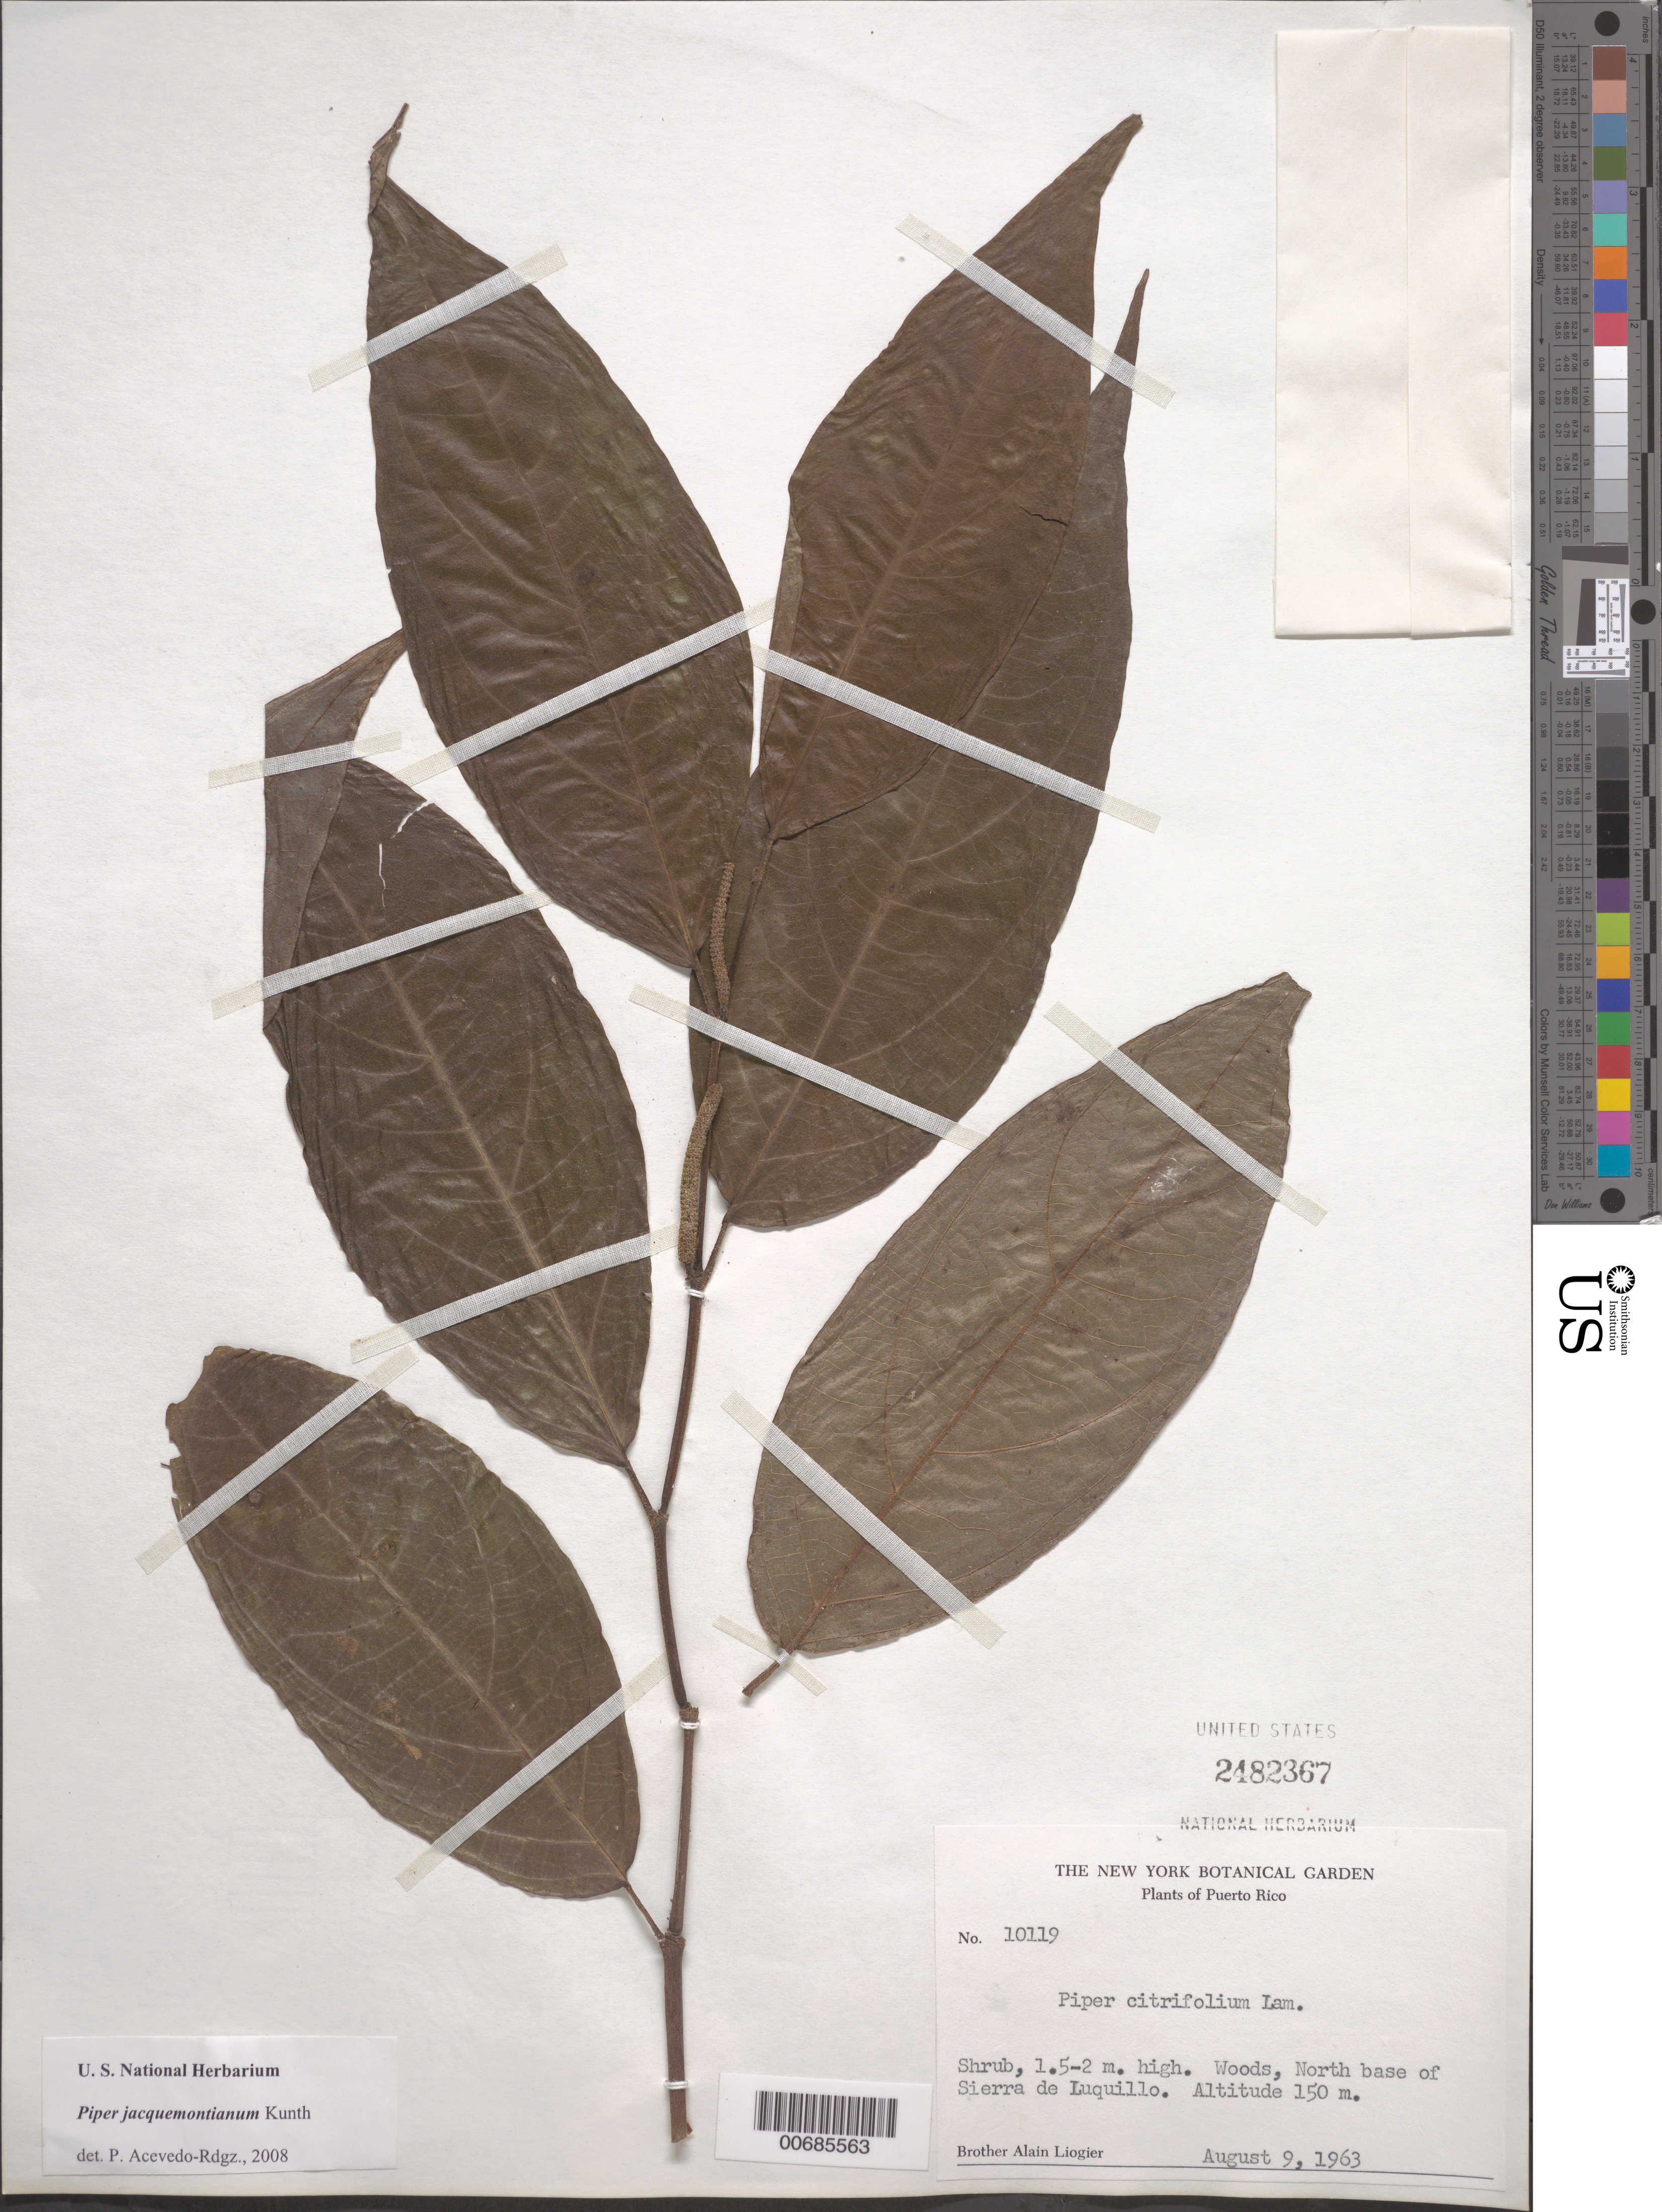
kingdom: Plantae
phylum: Tracheophyta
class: Magnoliopsida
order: Piperales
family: Piperaceae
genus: Piper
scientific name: Piper citrifolium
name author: Lam.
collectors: A. H. Liogier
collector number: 10119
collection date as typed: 09 Aug 1963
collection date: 1963-08-09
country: Puerto Rico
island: Greater Antilles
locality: North base of Sierra de Luquillo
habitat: woods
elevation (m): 150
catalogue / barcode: US 2482367